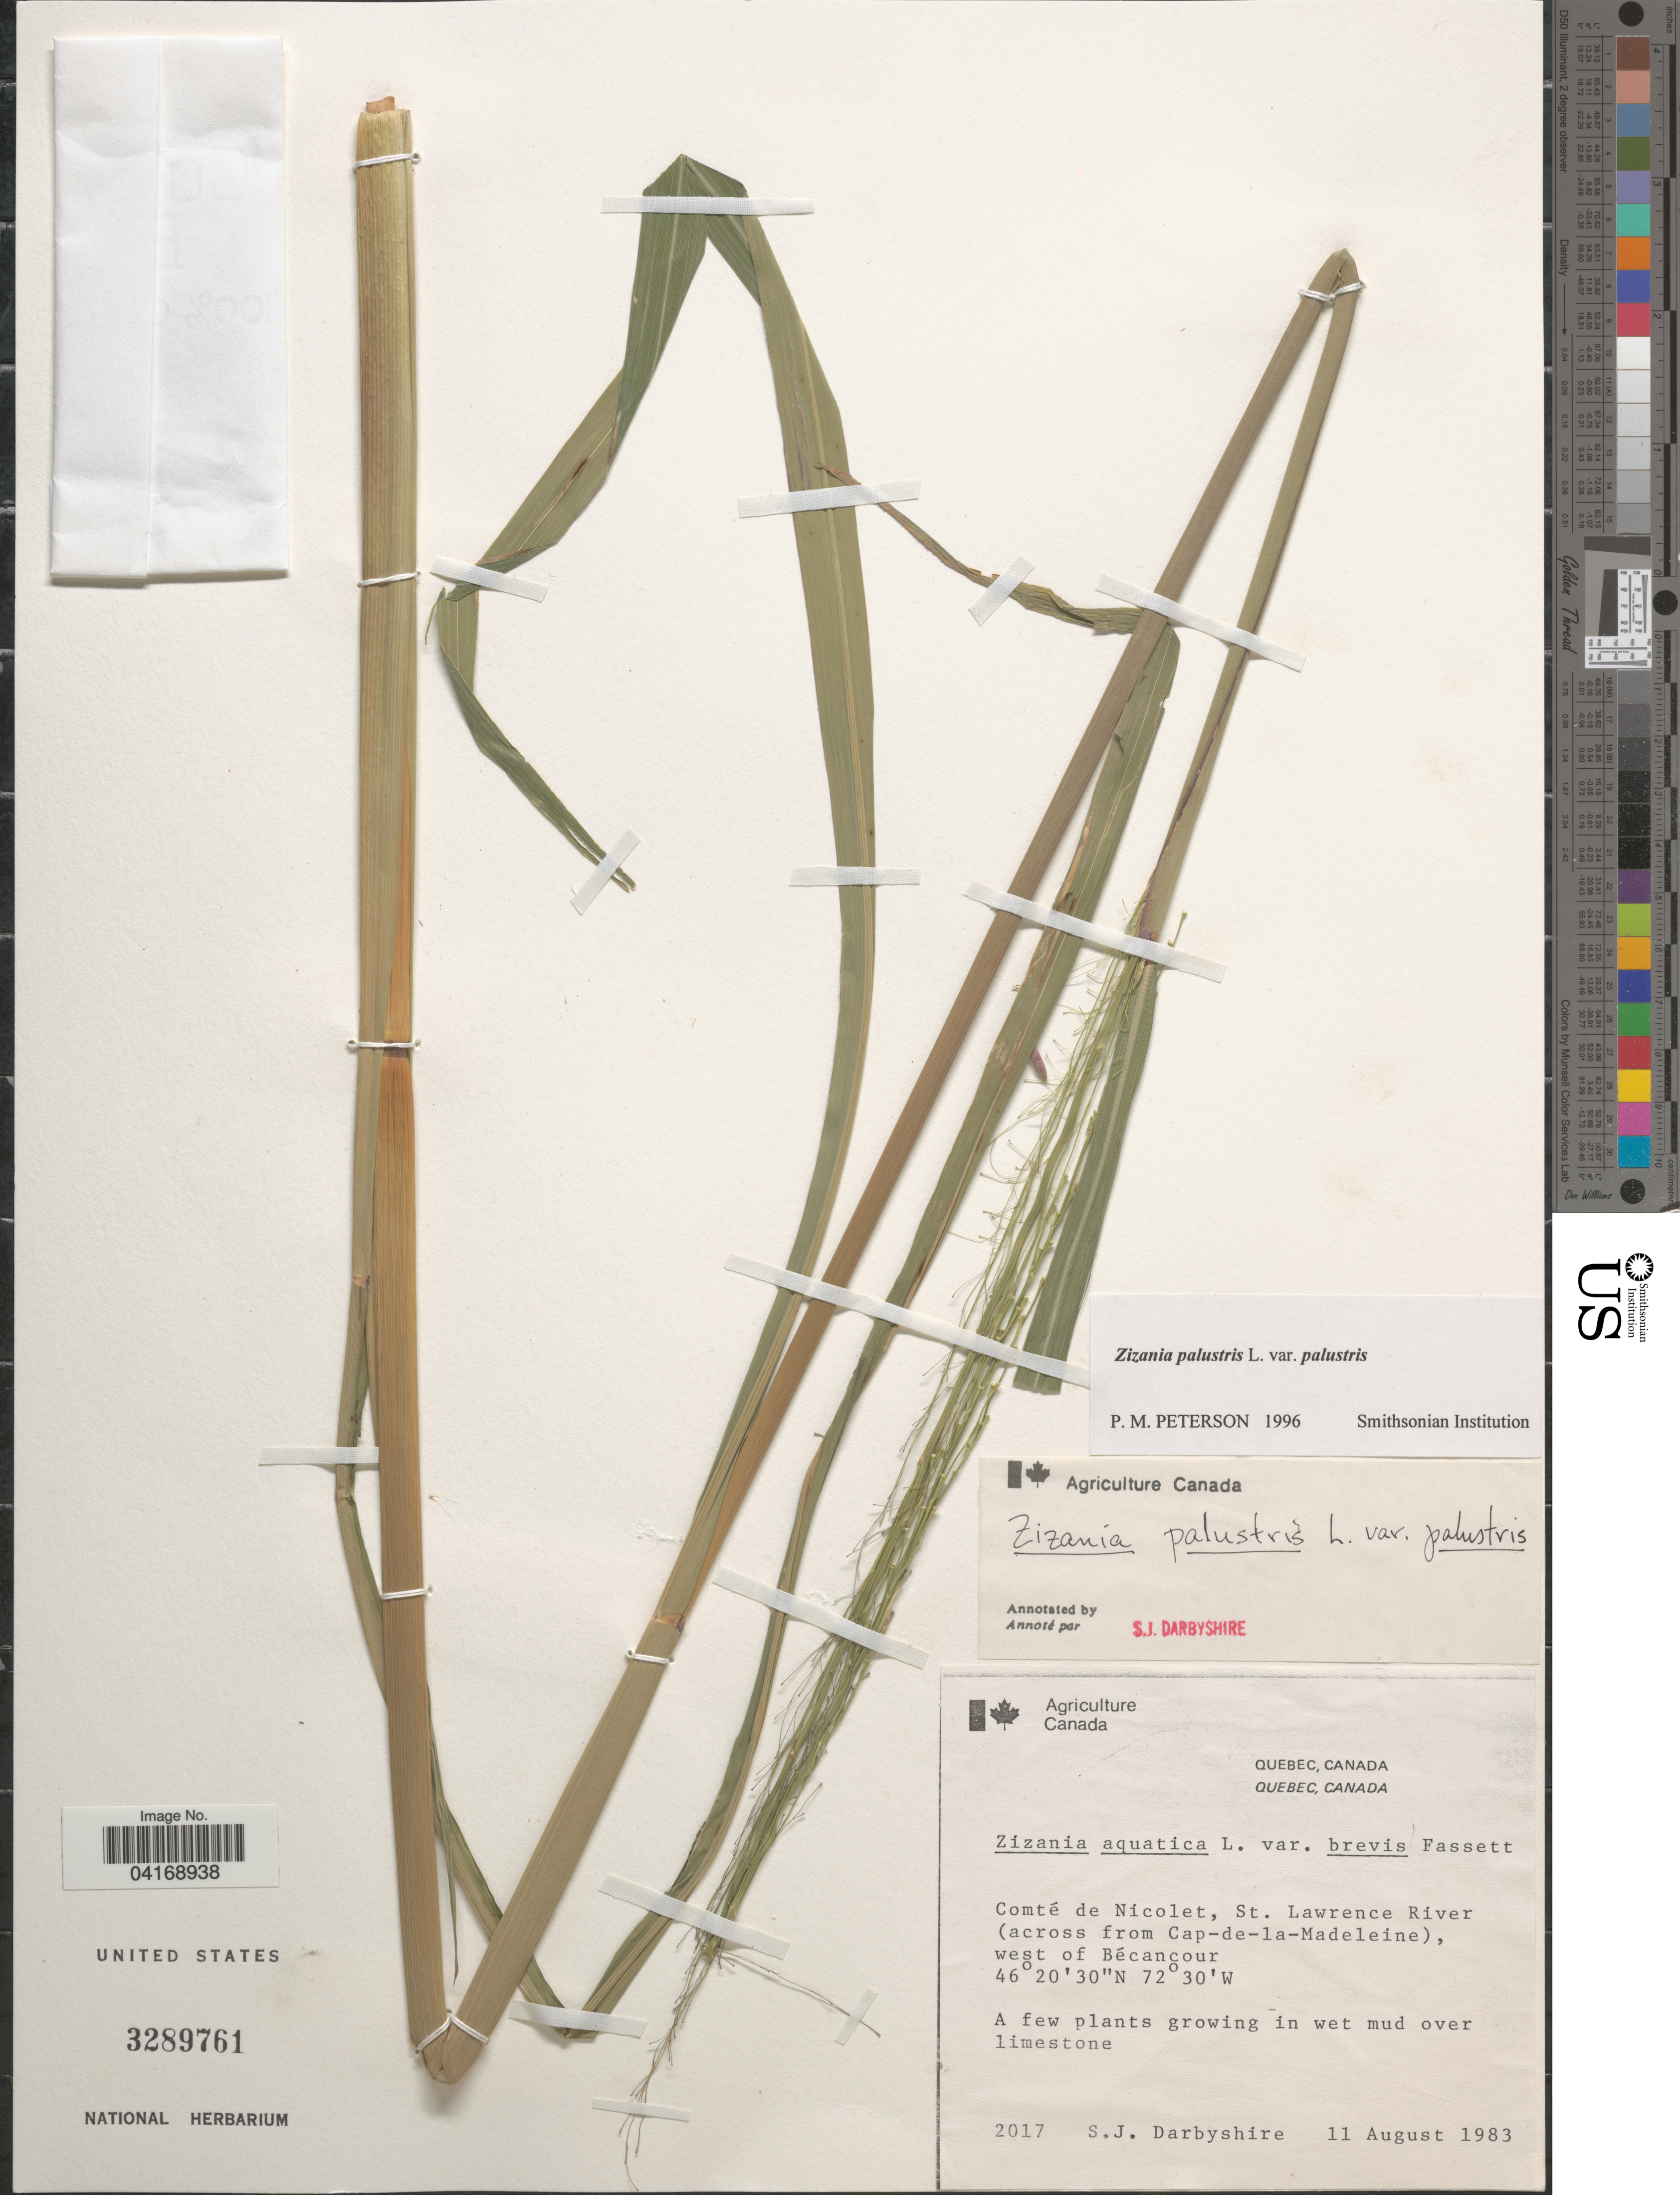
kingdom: Plantae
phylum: Tracheophyta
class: Liliopsida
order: Poales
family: Poaceae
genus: Zizania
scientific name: Zizania palustris var. palustris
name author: L.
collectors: S. Darbyshire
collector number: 2017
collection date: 1983-08-11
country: Canada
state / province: Quebec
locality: Comté de Nicolet, St. Lawrence River (across from Cap-de-la-Madeleine), west of Bécancour.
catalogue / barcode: US 3289761